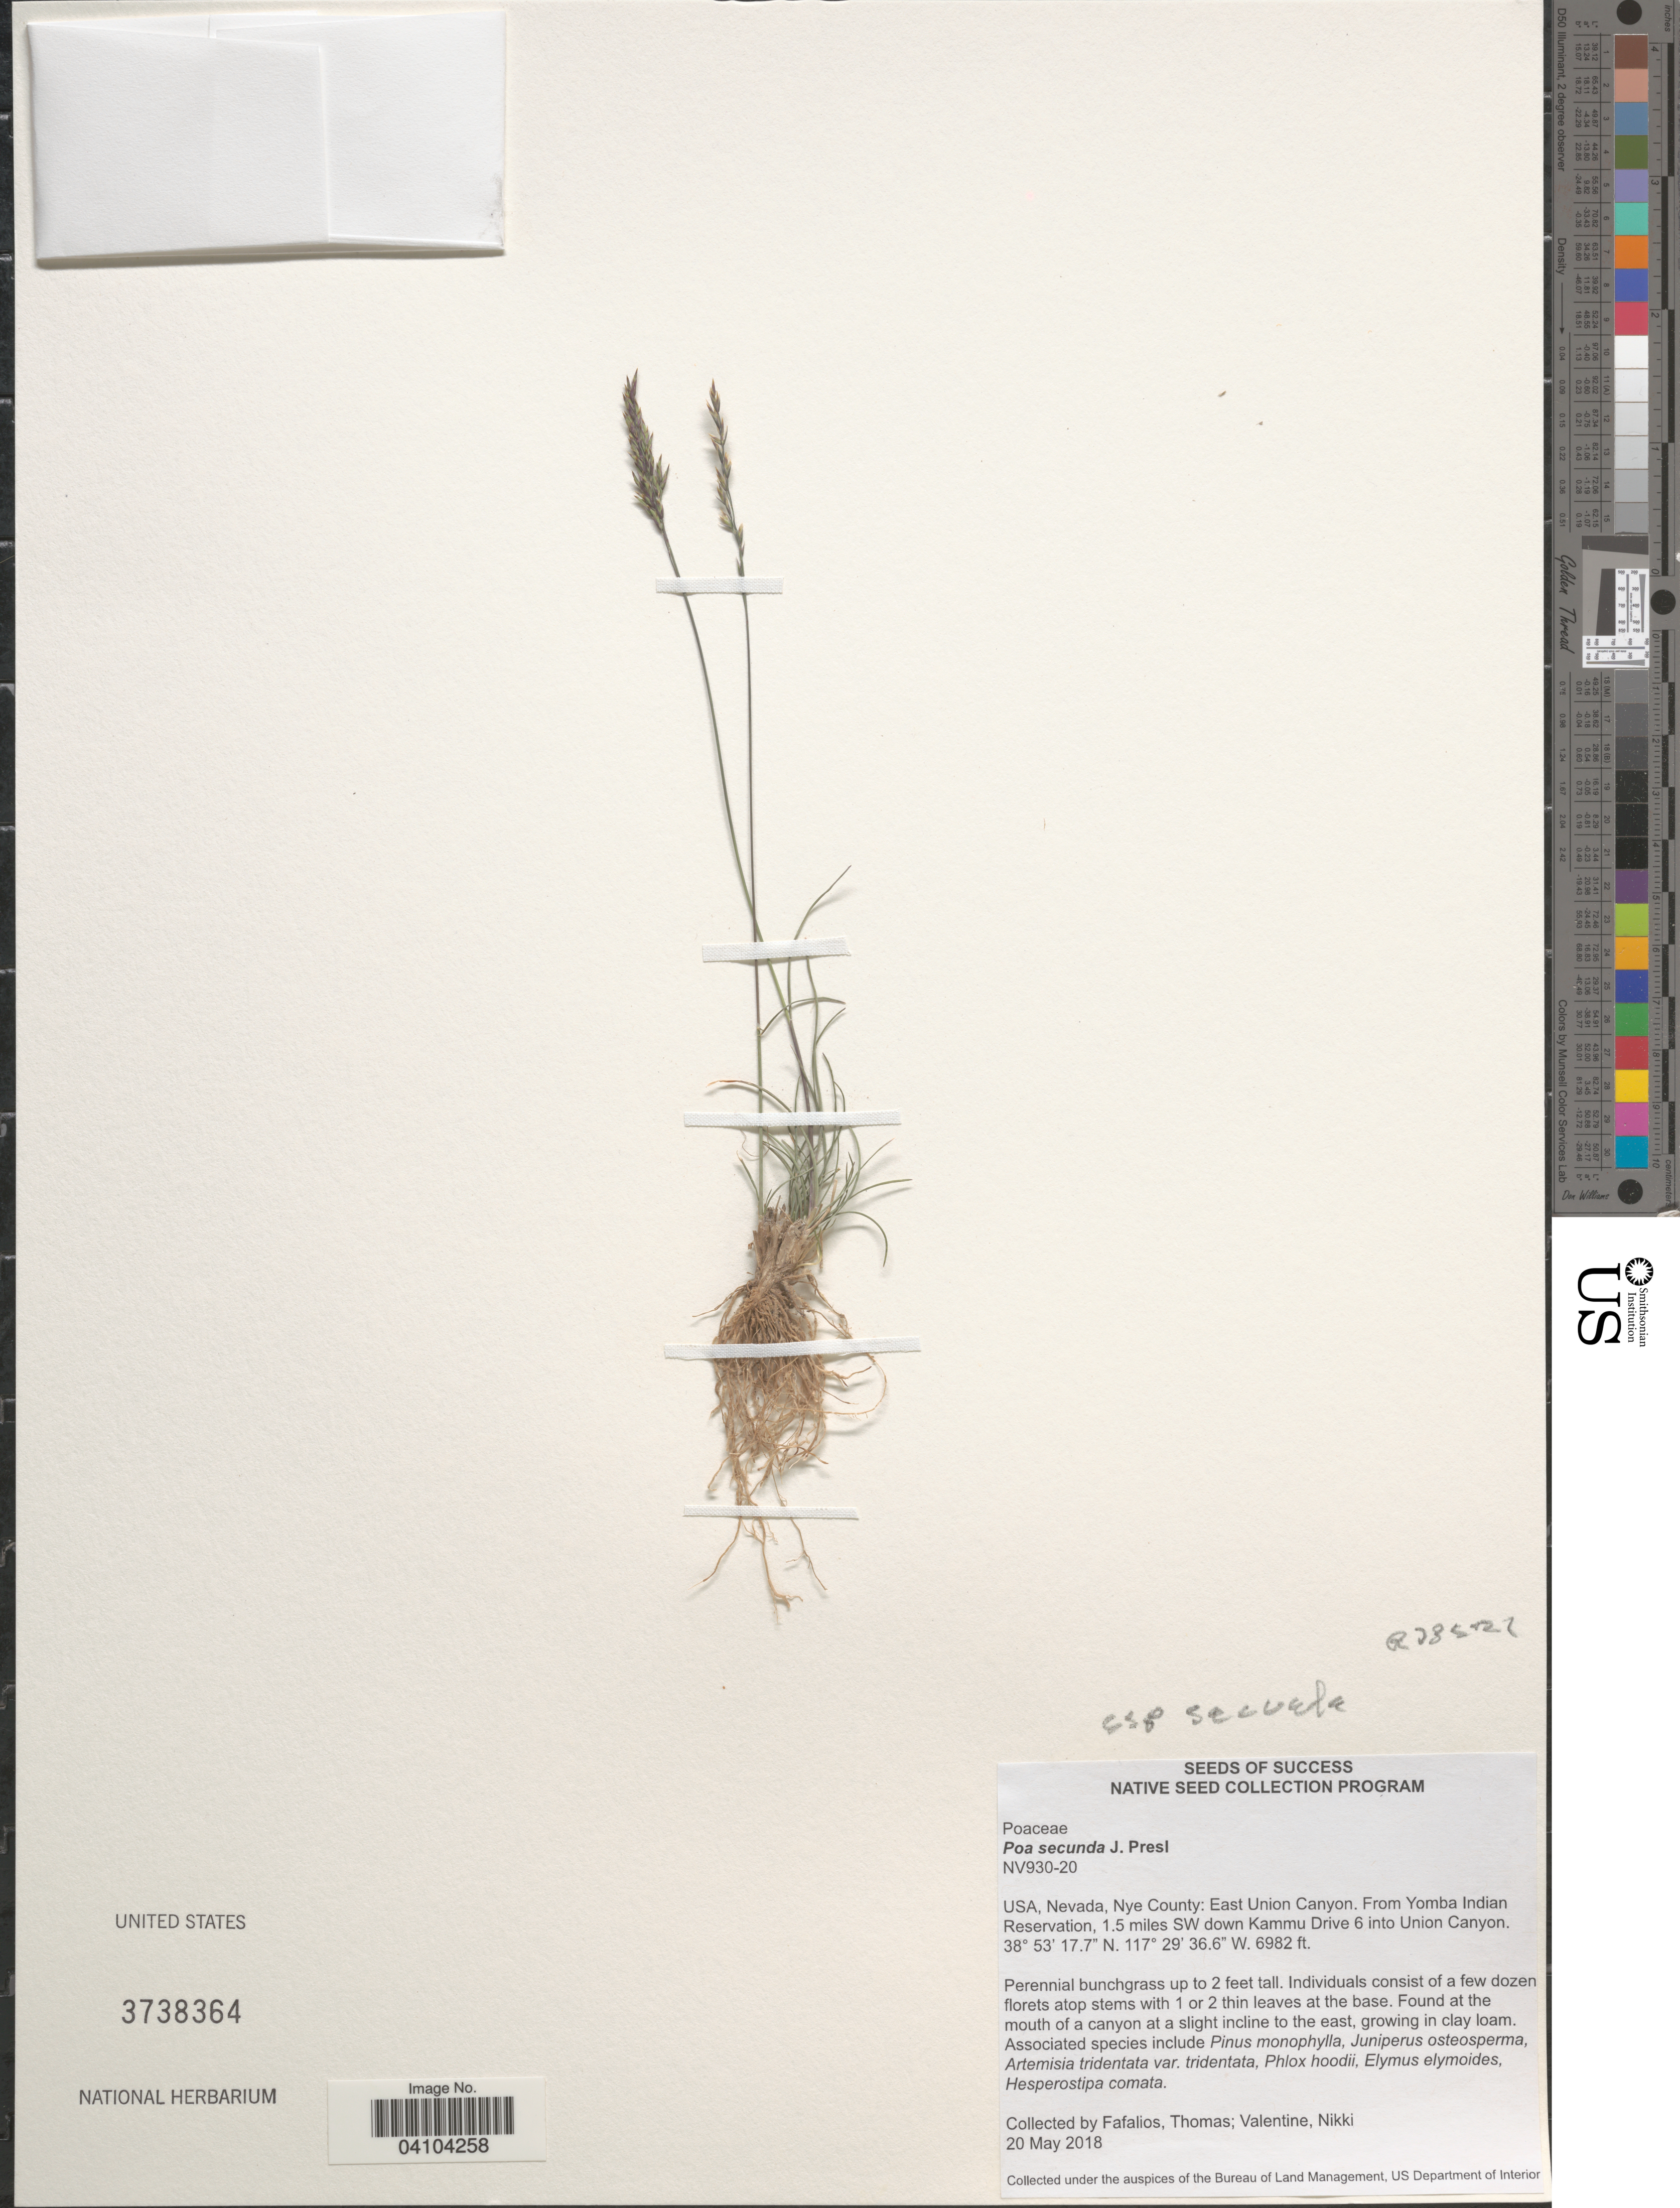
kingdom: Plantae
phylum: Tracheophyta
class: Liliopsida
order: Poales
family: Poaceae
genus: Poa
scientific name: Poa secunda subsp. secunda var. secunda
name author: J. Presl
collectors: F. Thomas & N. Valentine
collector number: NV930-20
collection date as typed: Transcribed d/m/y: 20/5/2018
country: United States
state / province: Nevada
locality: Nye County: East Union Canyon. From Yomba Indian Reservation, 1.5 miles SW down Kammu Drive 6 into Union Canyon.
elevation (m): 2128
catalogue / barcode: US 3738364